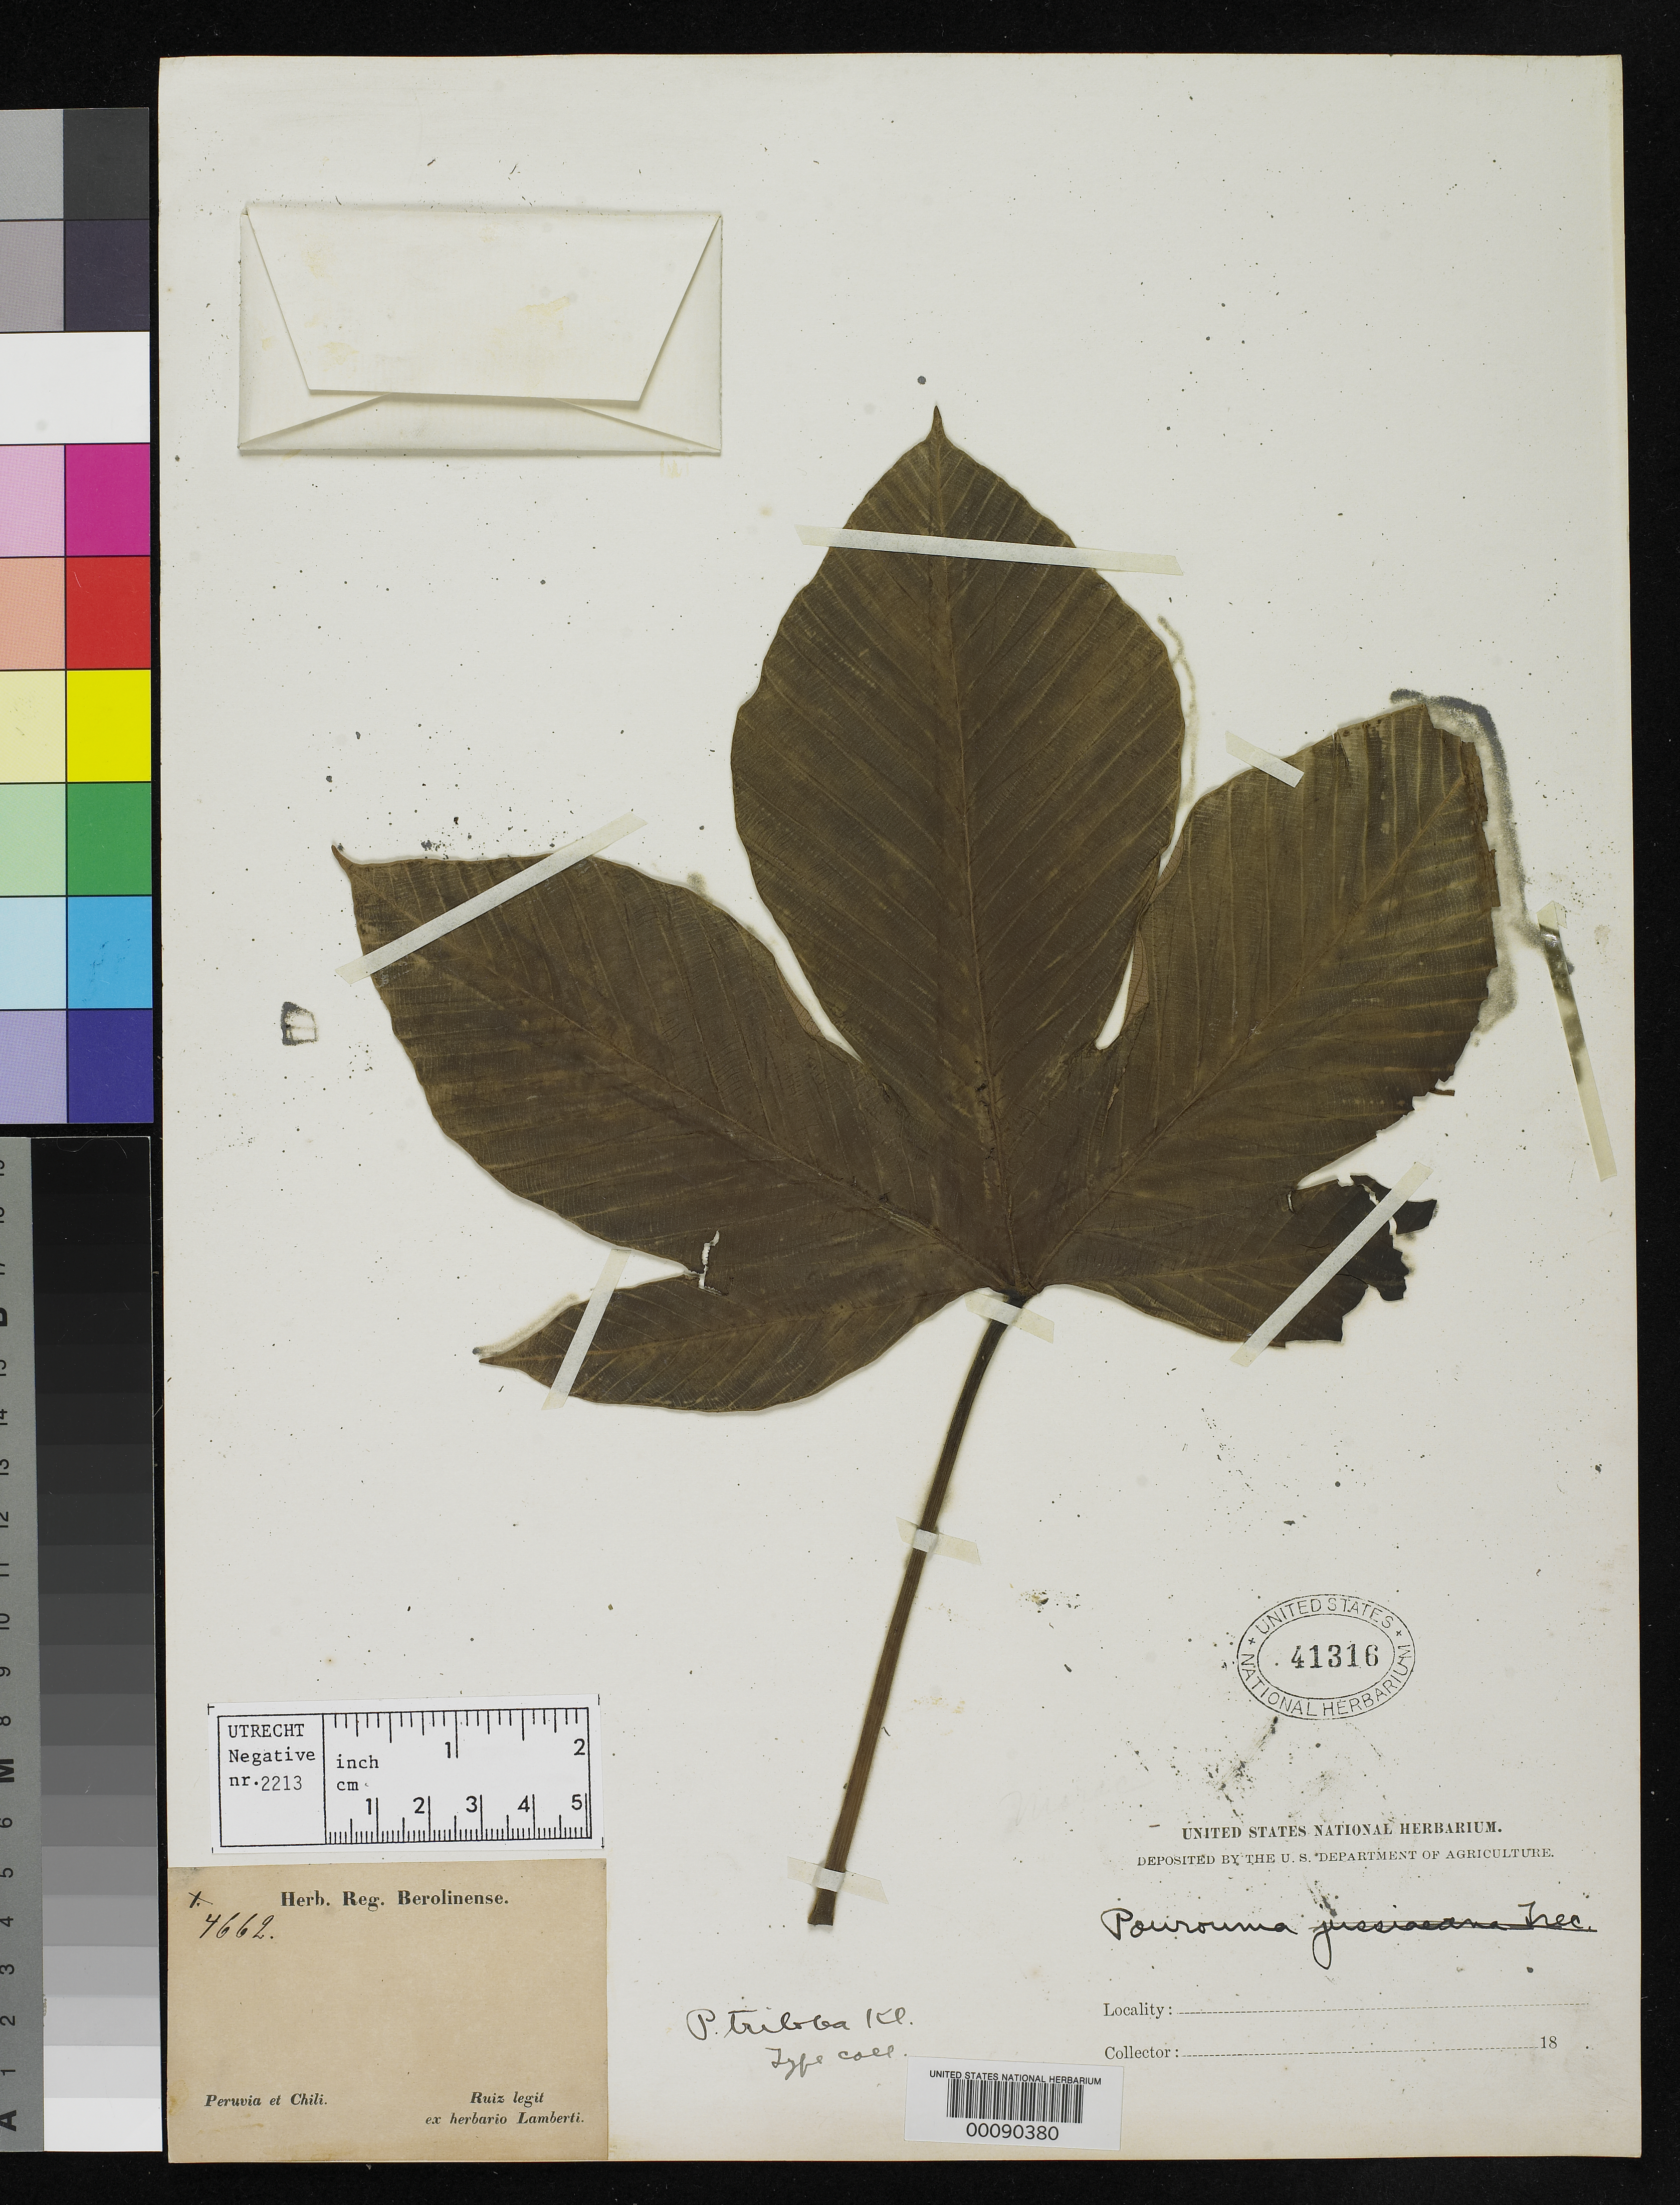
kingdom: Plantae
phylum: Tracheophyta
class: Magnoliopsida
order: Rosales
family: Urticaceae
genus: Pourouma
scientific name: Pourouma triloba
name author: Klotzsch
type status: Type Collection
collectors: H. Ruiz López & J. A. Pavón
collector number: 1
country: Peru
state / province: San Martín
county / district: Mariscal Cáceres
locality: Rio Huallaga, margen Derecha del; Balsa Probana; dtto. Tocache Nuevo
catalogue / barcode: US 41316